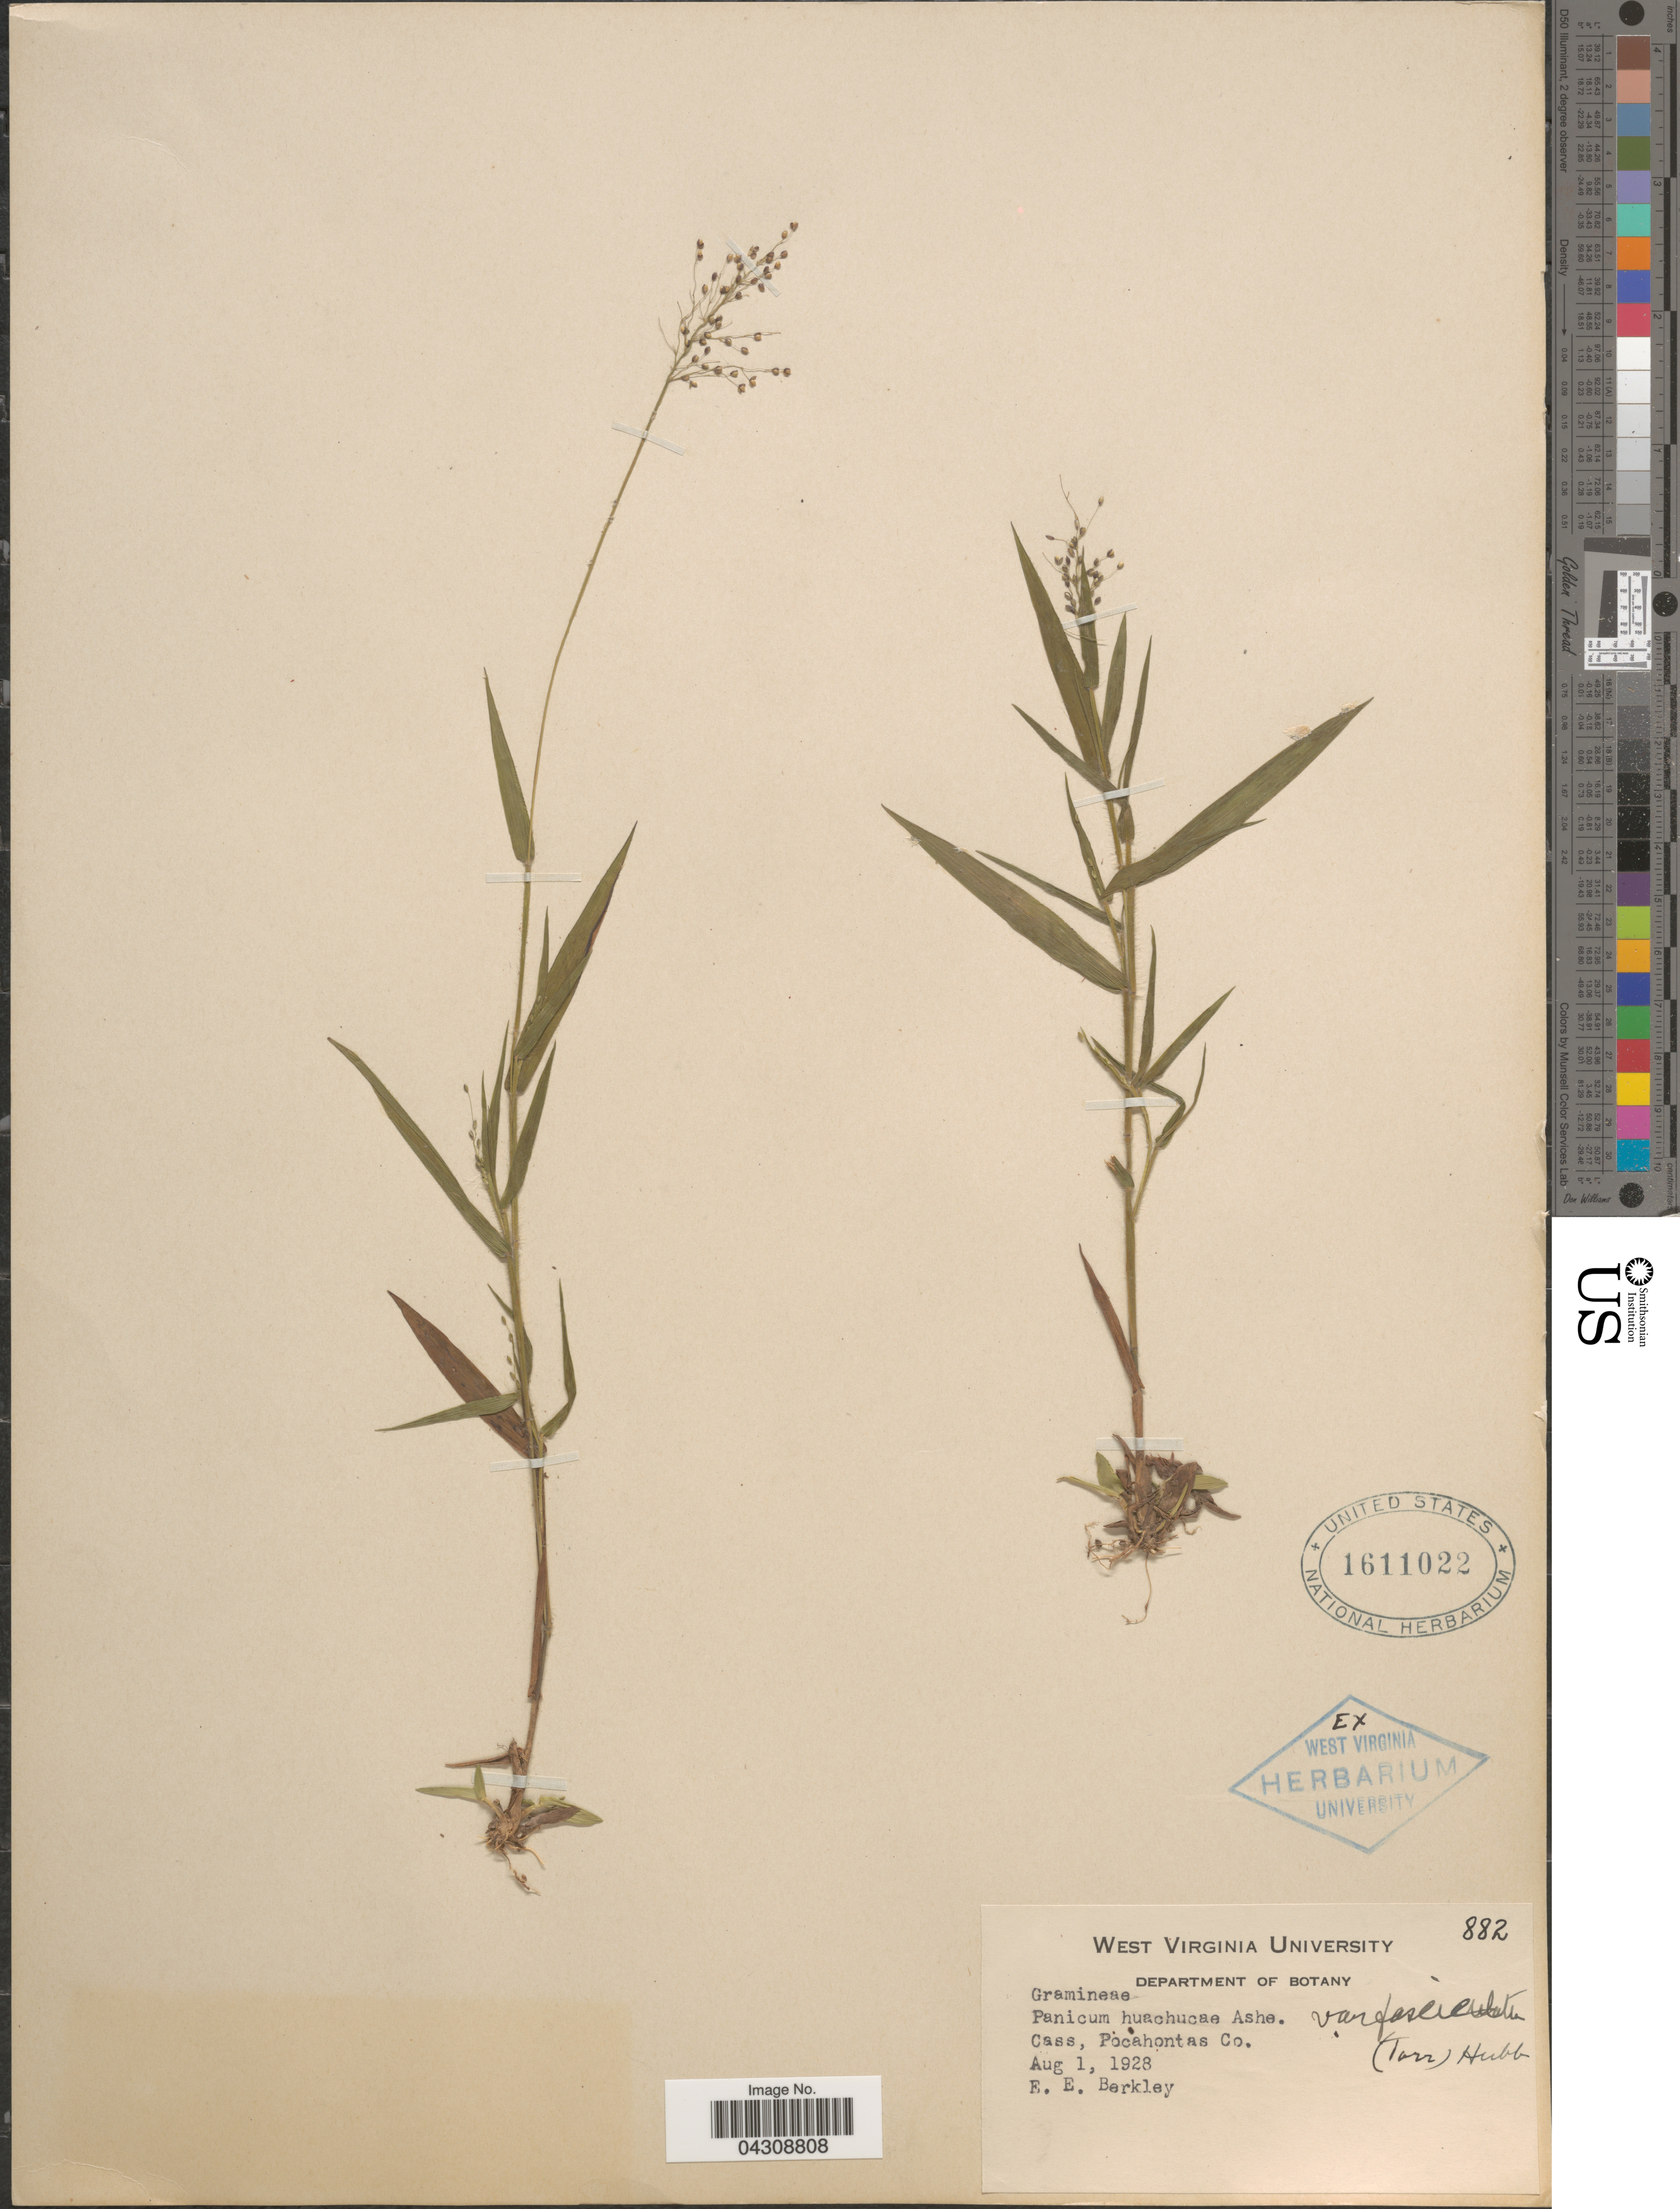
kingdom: Plantae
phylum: Tracheophyta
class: Liliopsida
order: Poales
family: Poaceae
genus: Dichanthelium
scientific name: Dichanthelium acuminatum var. acuminatum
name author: (Sw.) Gould & C.A. Clark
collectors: E. Berkley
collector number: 882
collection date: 1928-08-01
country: United States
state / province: West Virginia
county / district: Pocahontas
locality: Cass, Pocahontas Co.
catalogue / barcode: US 1611022